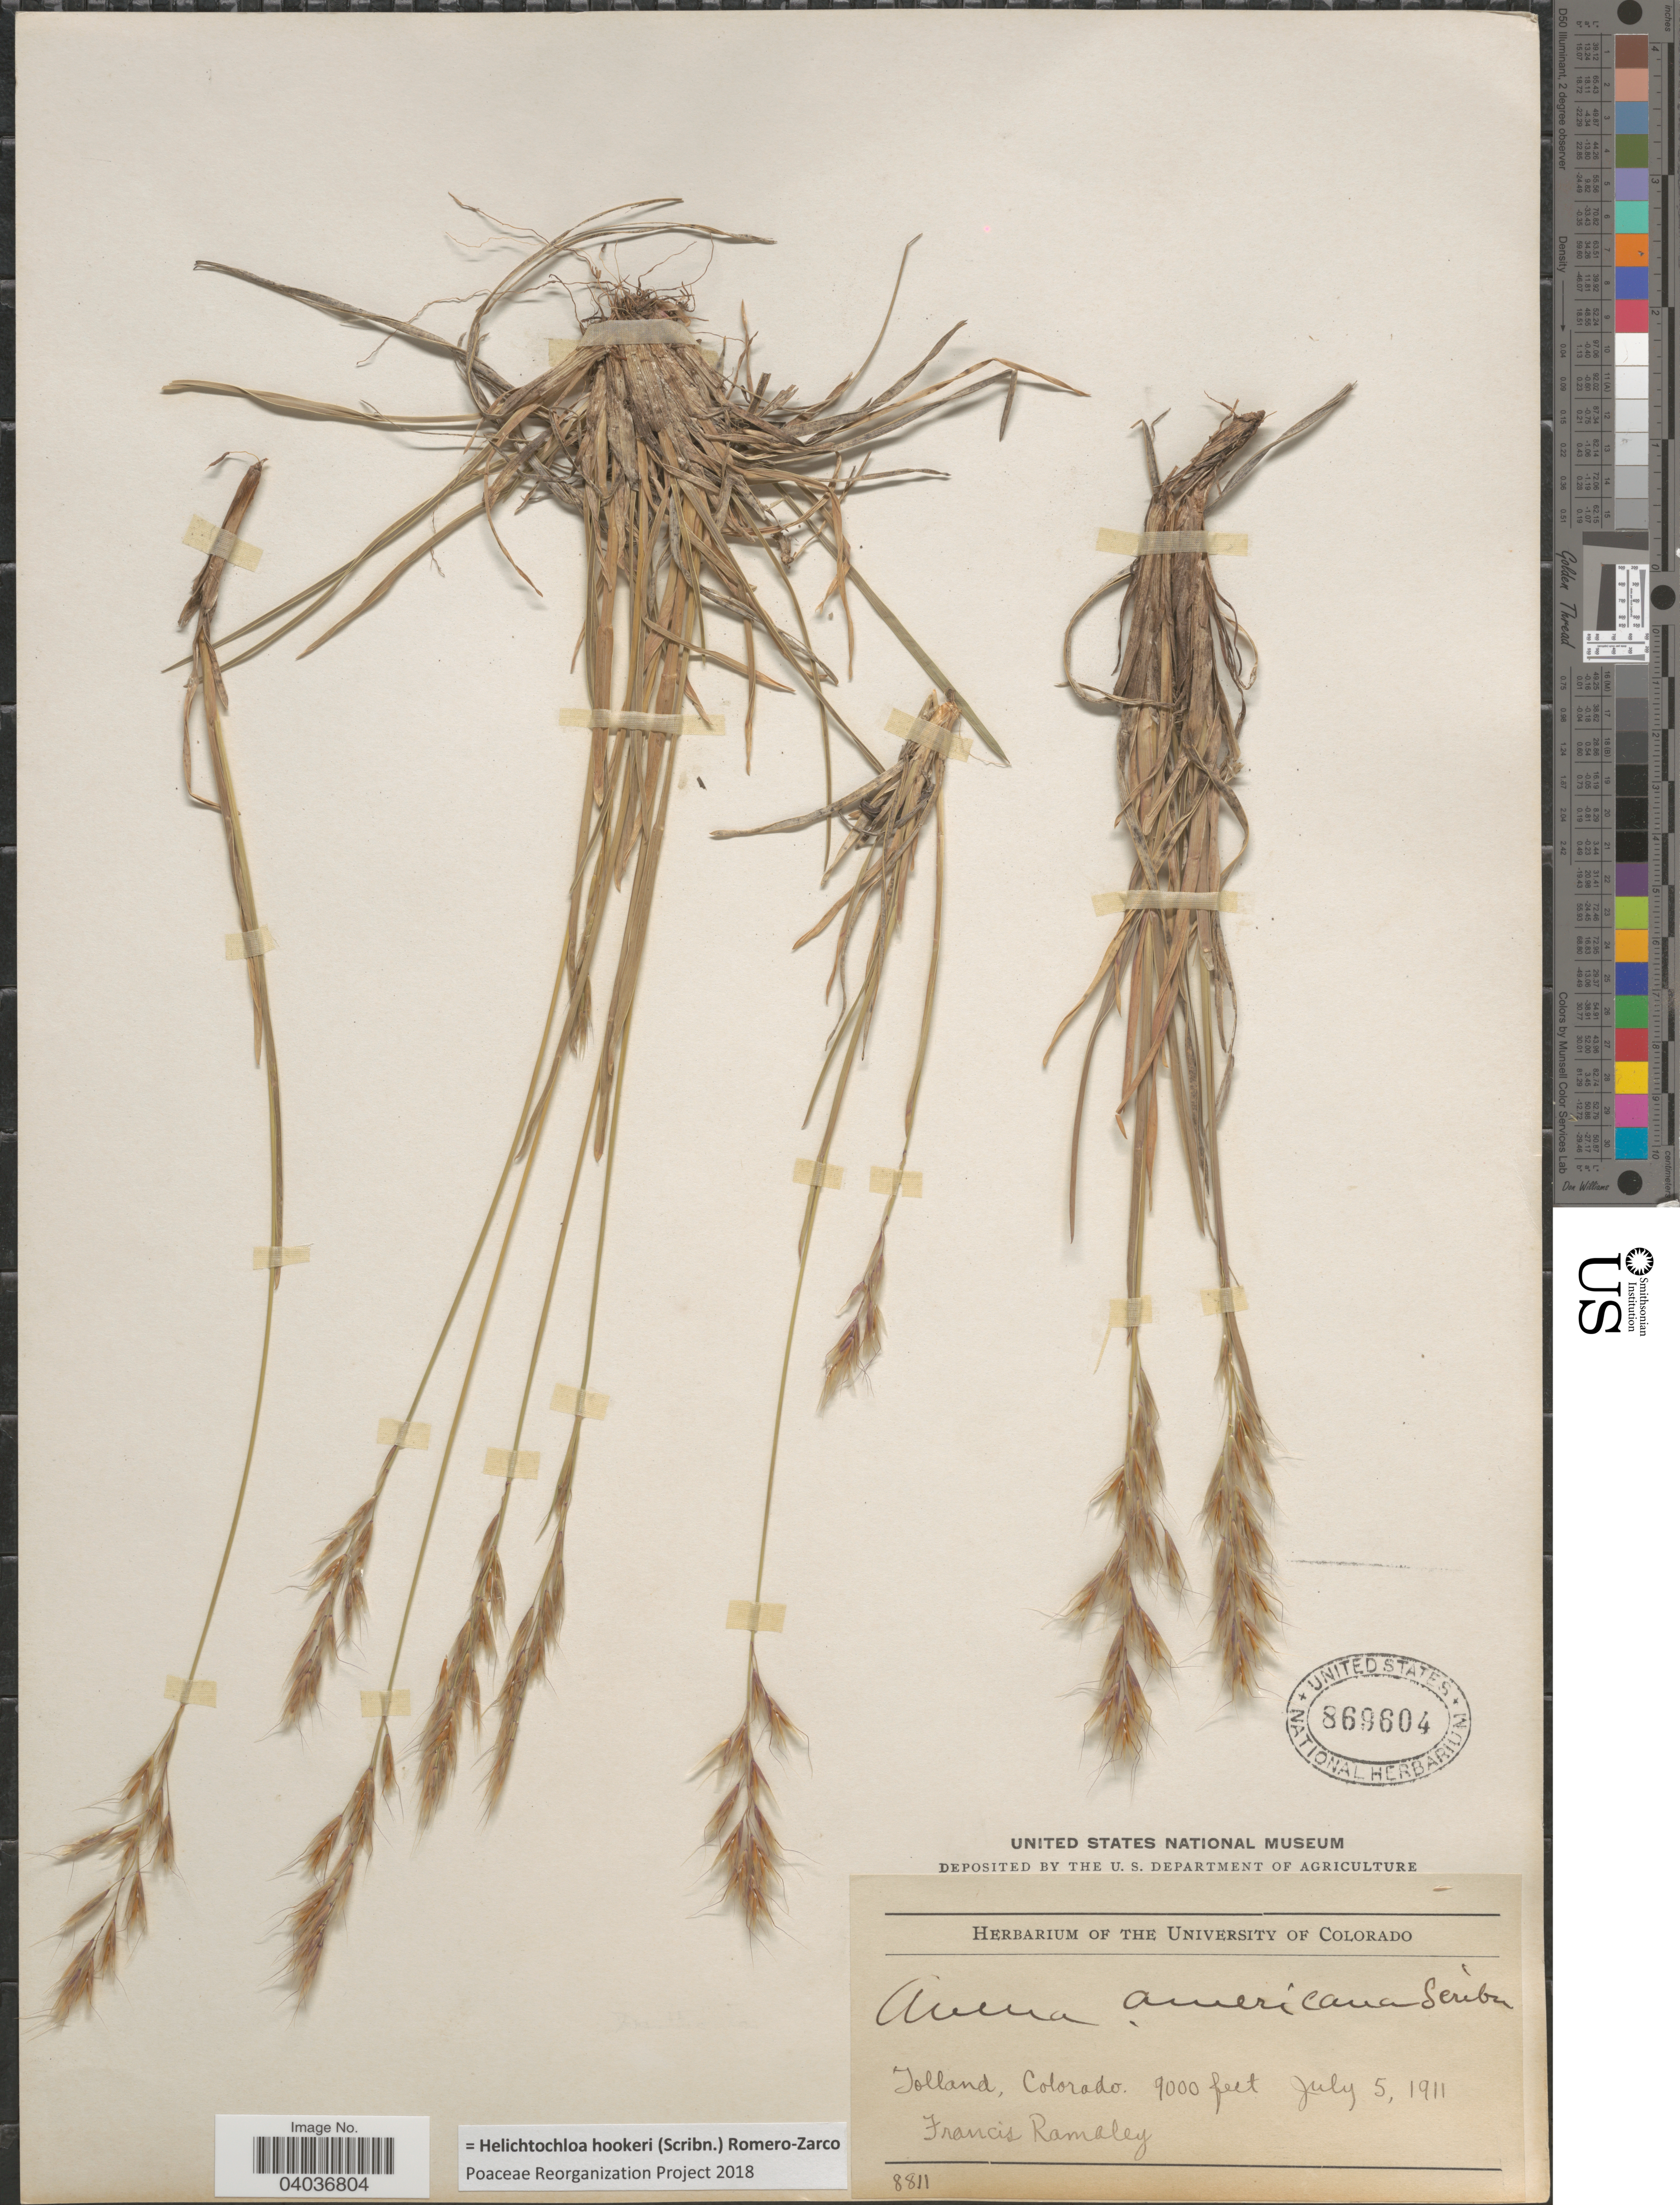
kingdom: Plantae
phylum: Tracheophyta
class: Liliopsida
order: Poales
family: Poaceae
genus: Helictochloa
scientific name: Helictochloa hookeri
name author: (Scribn.) Romero Zarco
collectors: F. Ramaley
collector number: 8811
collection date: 1911-07-05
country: United States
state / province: Colorado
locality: Tolland.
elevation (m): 2743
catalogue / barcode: US 869604